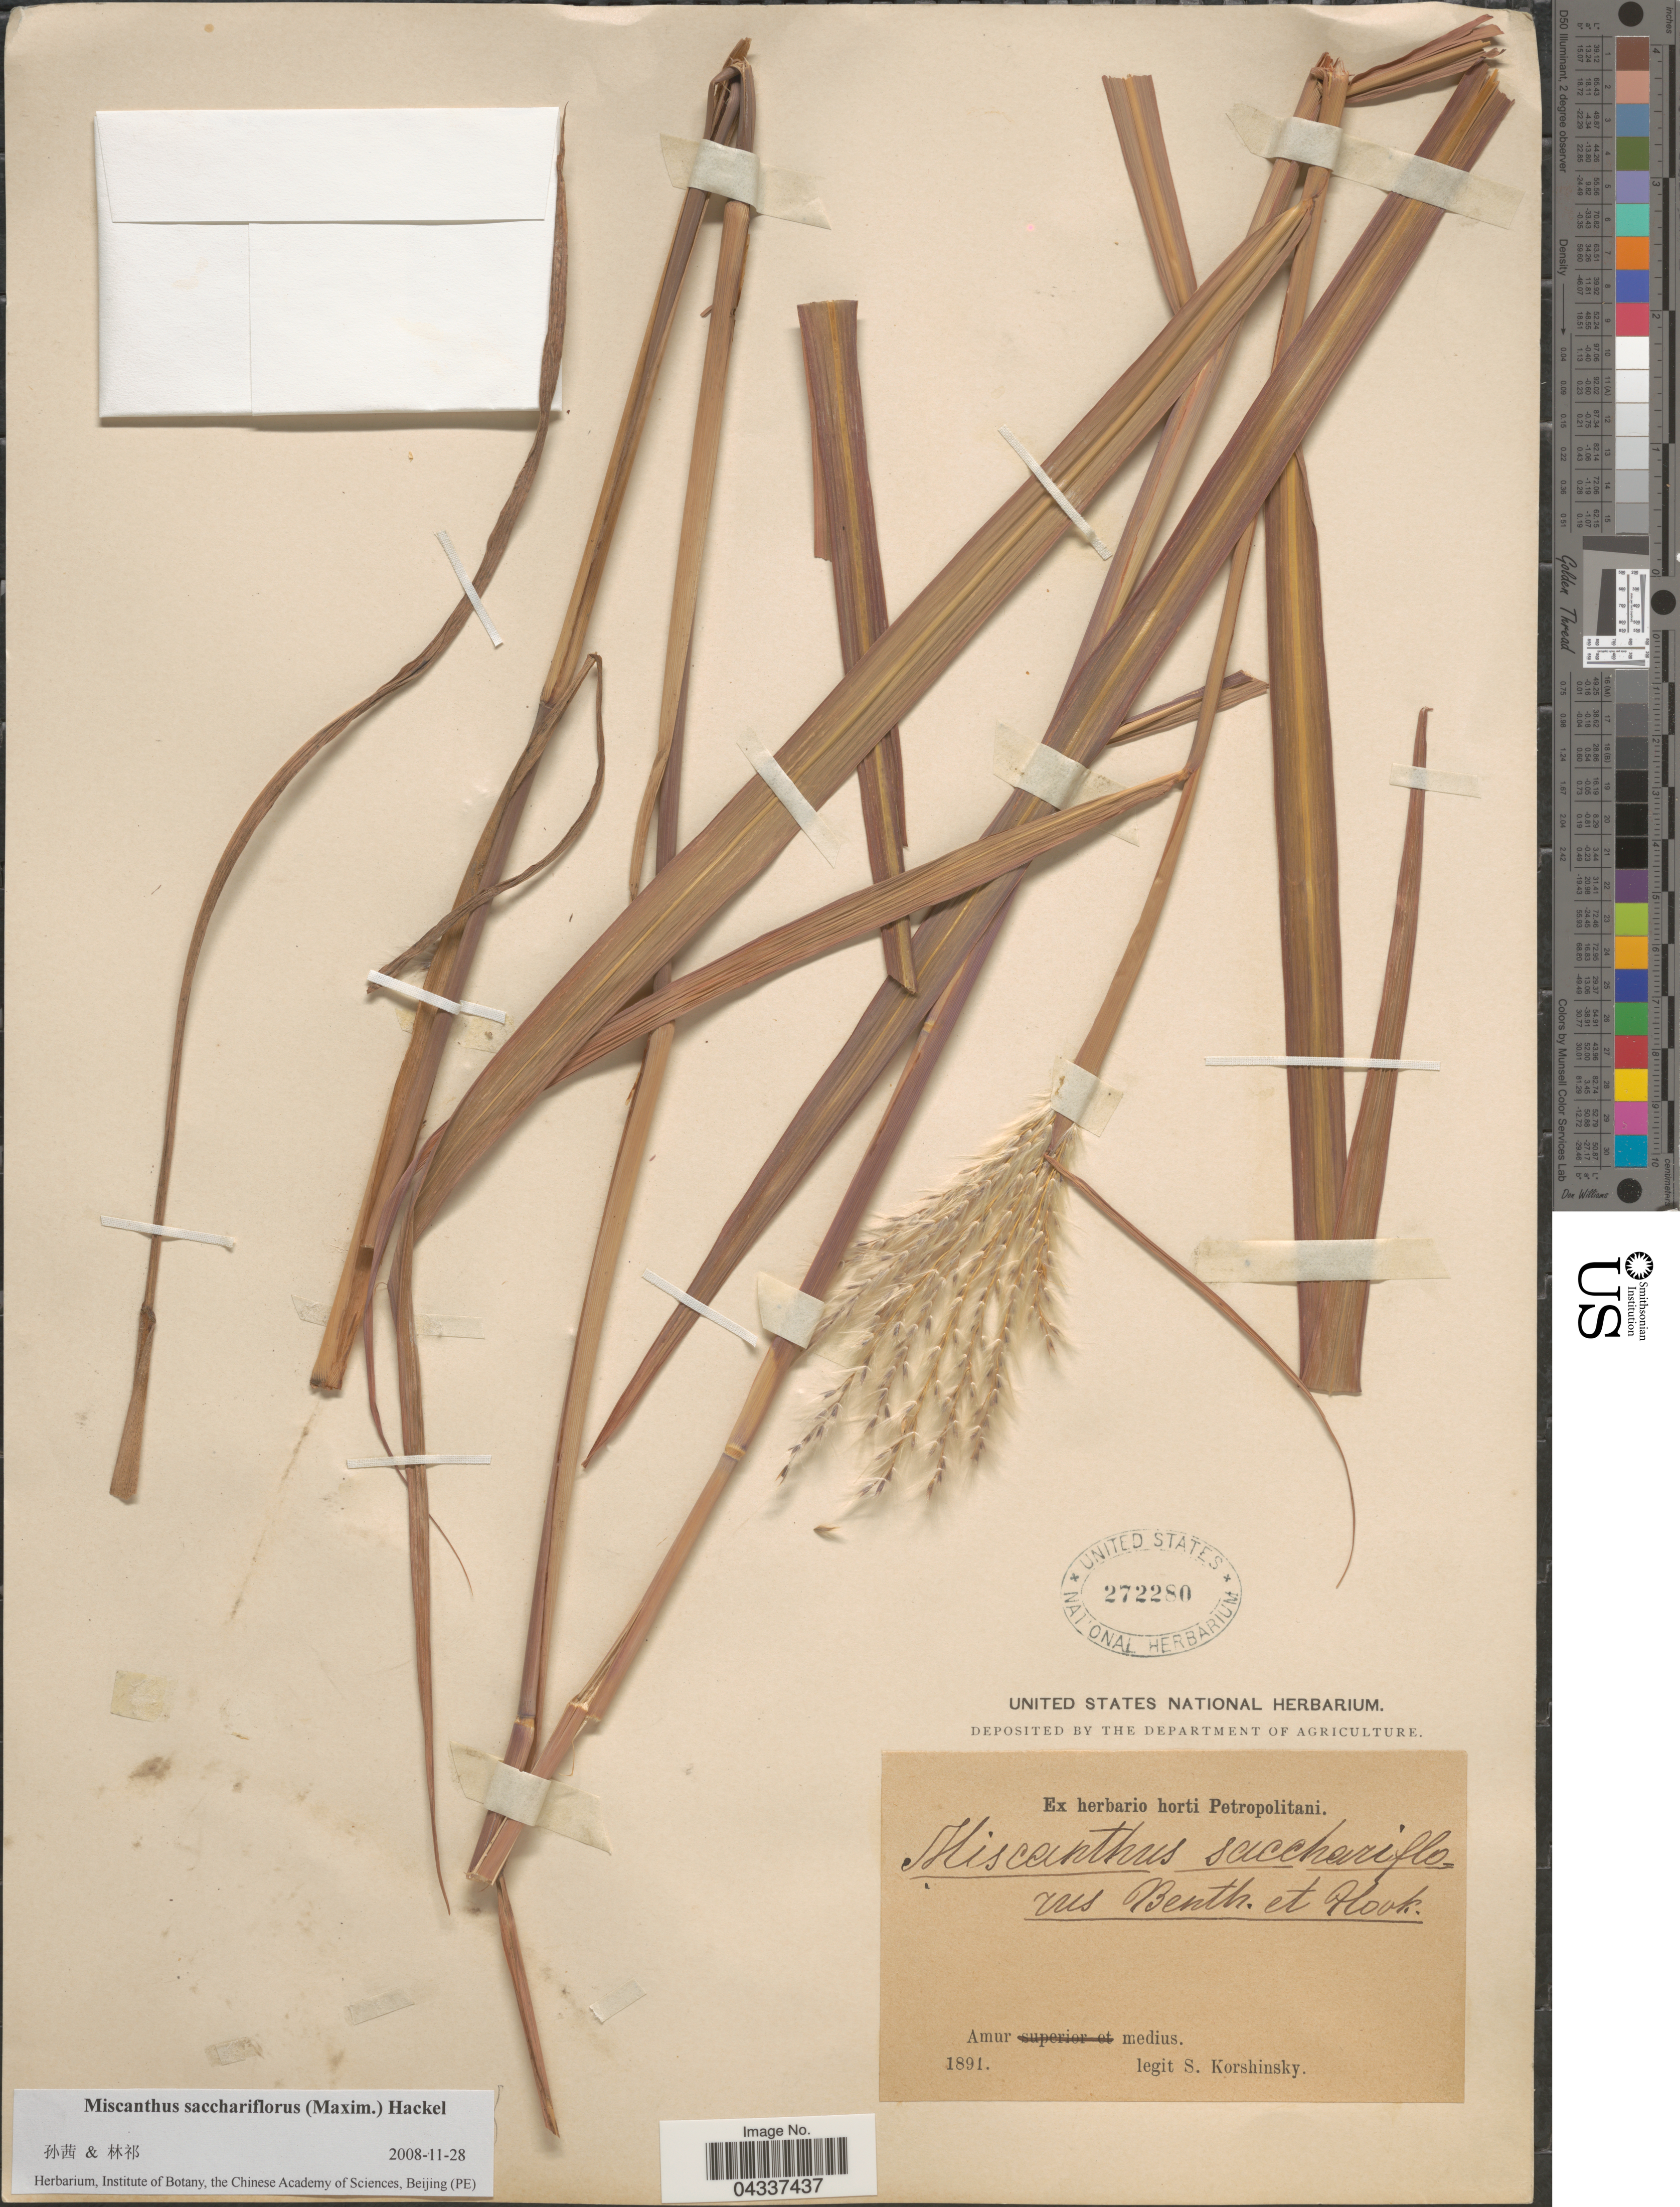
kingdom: Plantae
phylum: Tracheophyta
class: Liliopsida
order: Poales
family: Poaceae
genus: Miscanthus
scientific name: Miscanthus sacchariflorus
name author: (Maxim.) Hack.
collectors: S. I. Korshinsky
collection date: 1891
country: Russian Federation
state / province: Amur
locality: Amur medius.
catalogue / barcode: US 272280